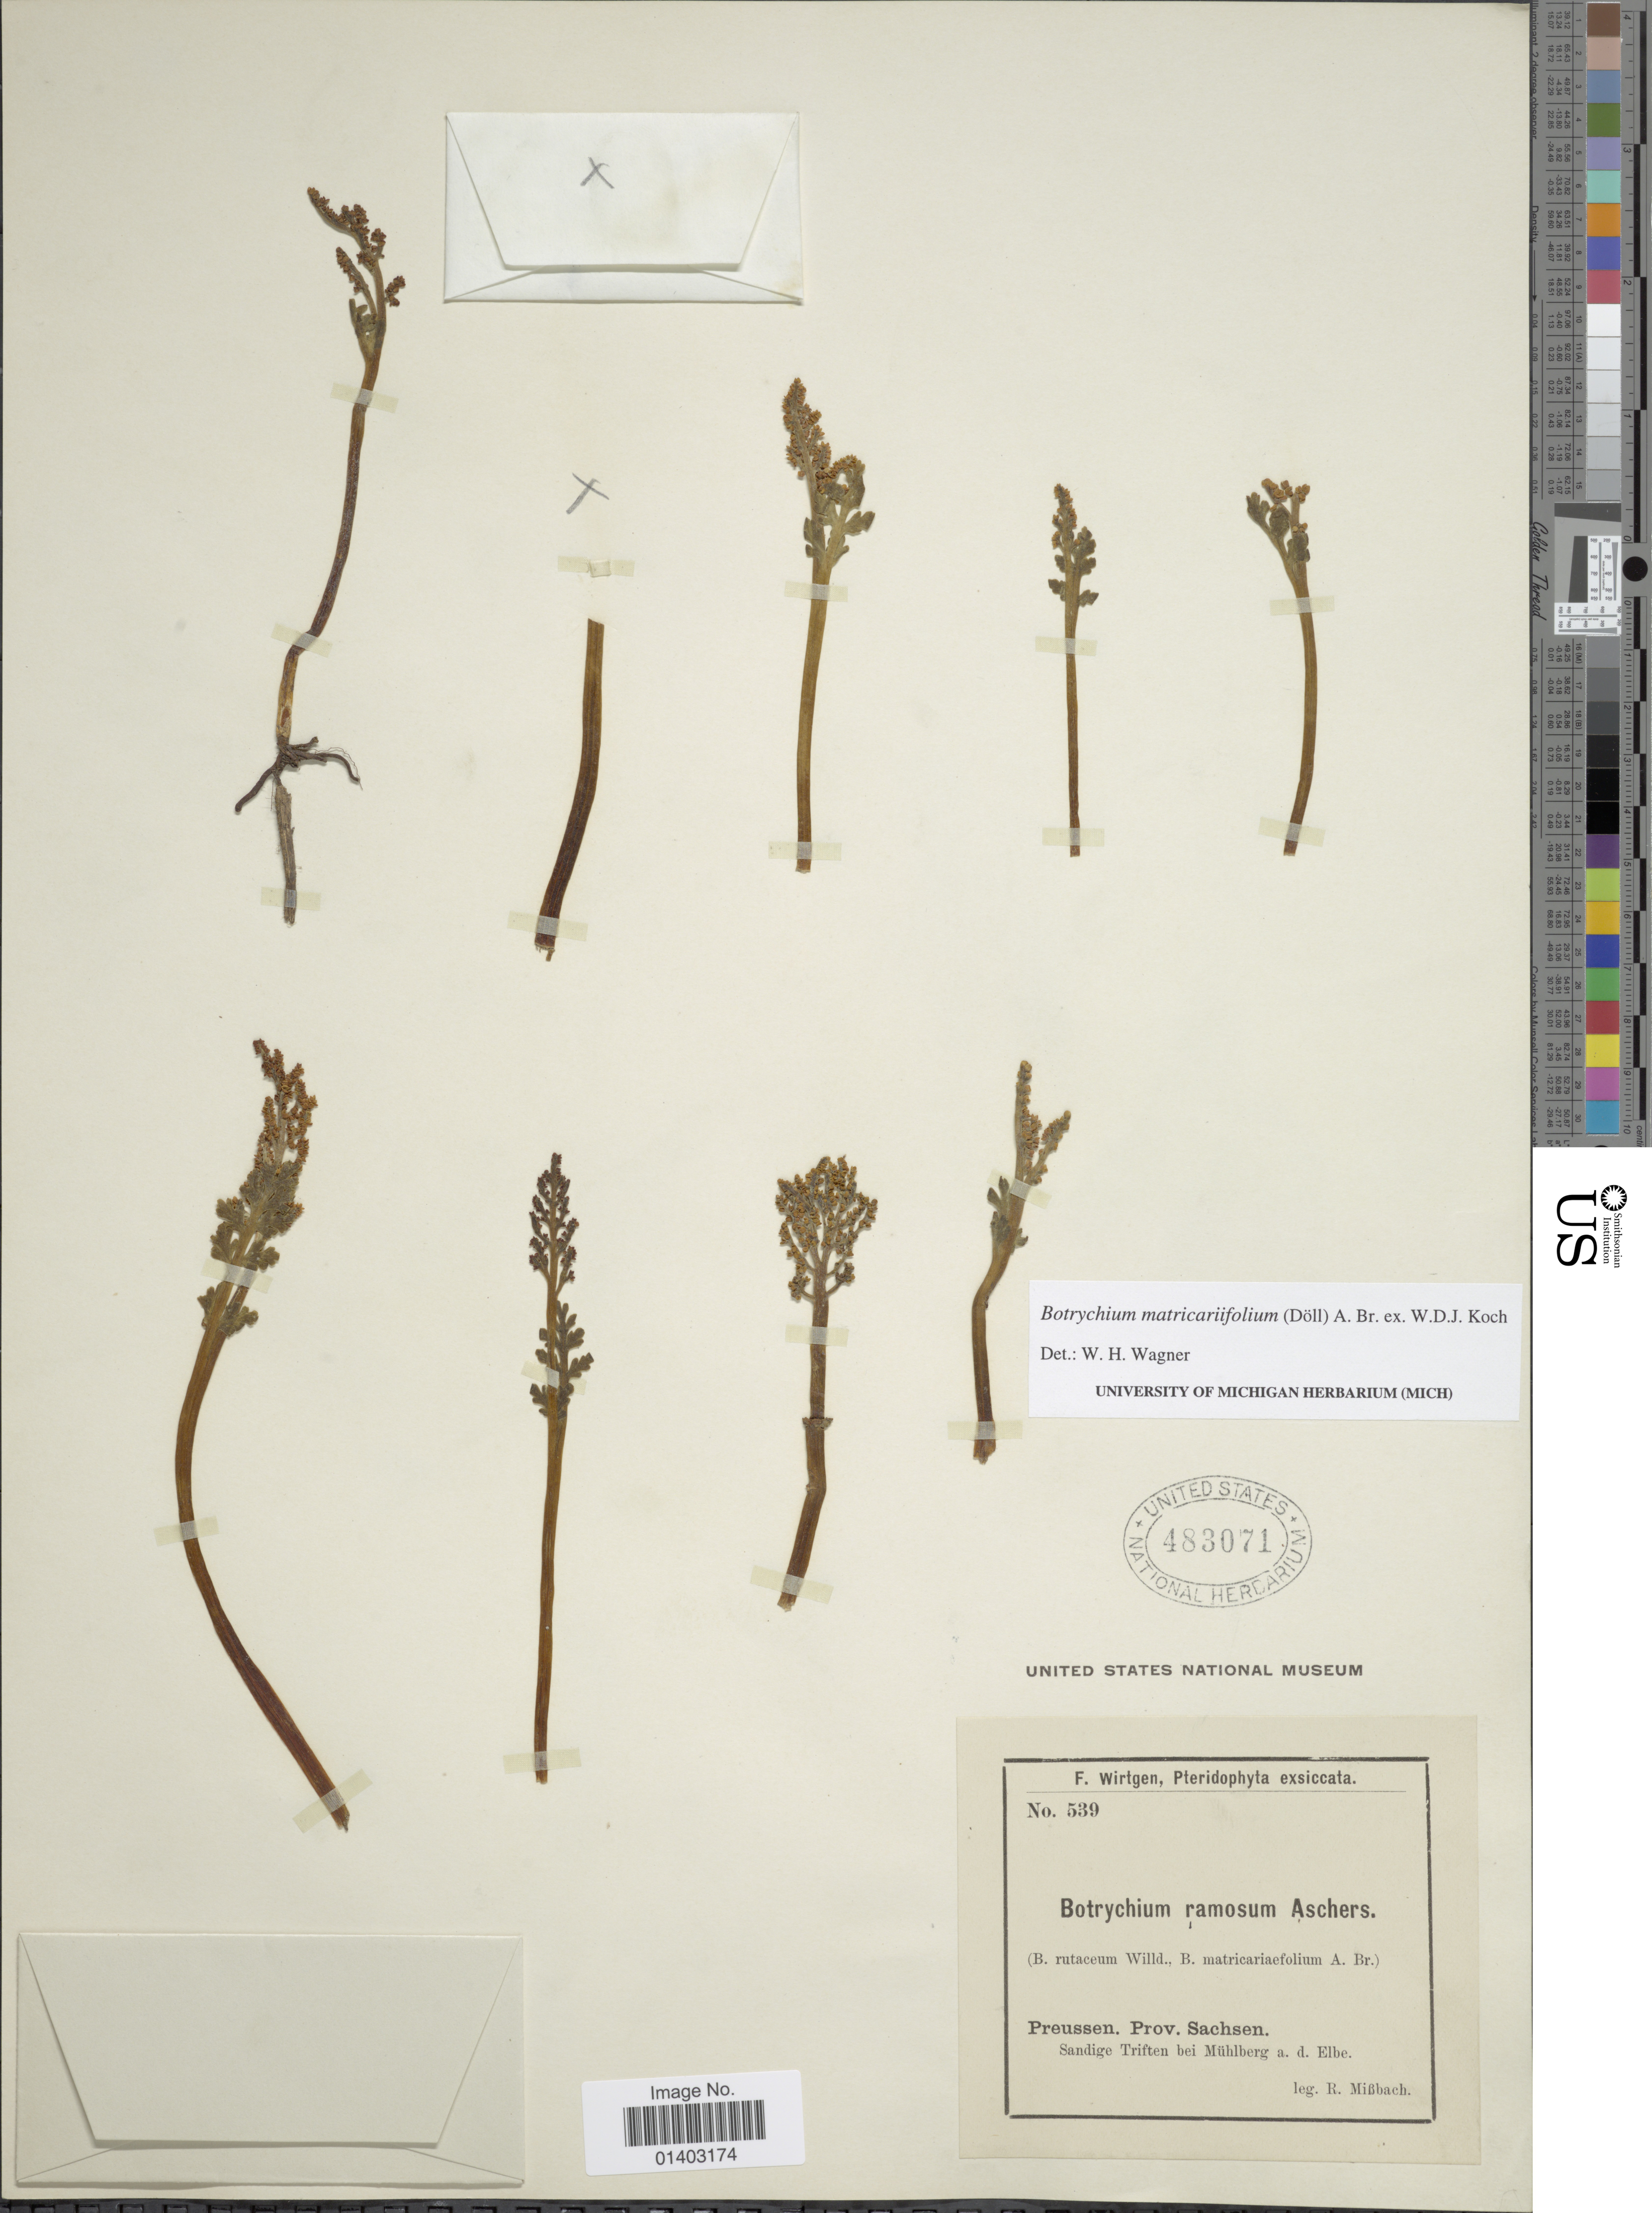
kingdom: Plantae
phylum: Tracheophyta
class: Polypodiopsida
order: Ophioglossales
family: Ophioglossaceae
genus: Botrychium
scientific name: Botrychium matricariifolium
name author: (A. Braun ex Dowell) A. Braun ex Koch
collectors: R. Missbach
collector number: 539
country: Germany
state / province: Sachsen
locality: Preussen. Prov. Sachsen Sandige Triften bei Mühlberg a.d. Elbe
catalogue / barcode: US 483071